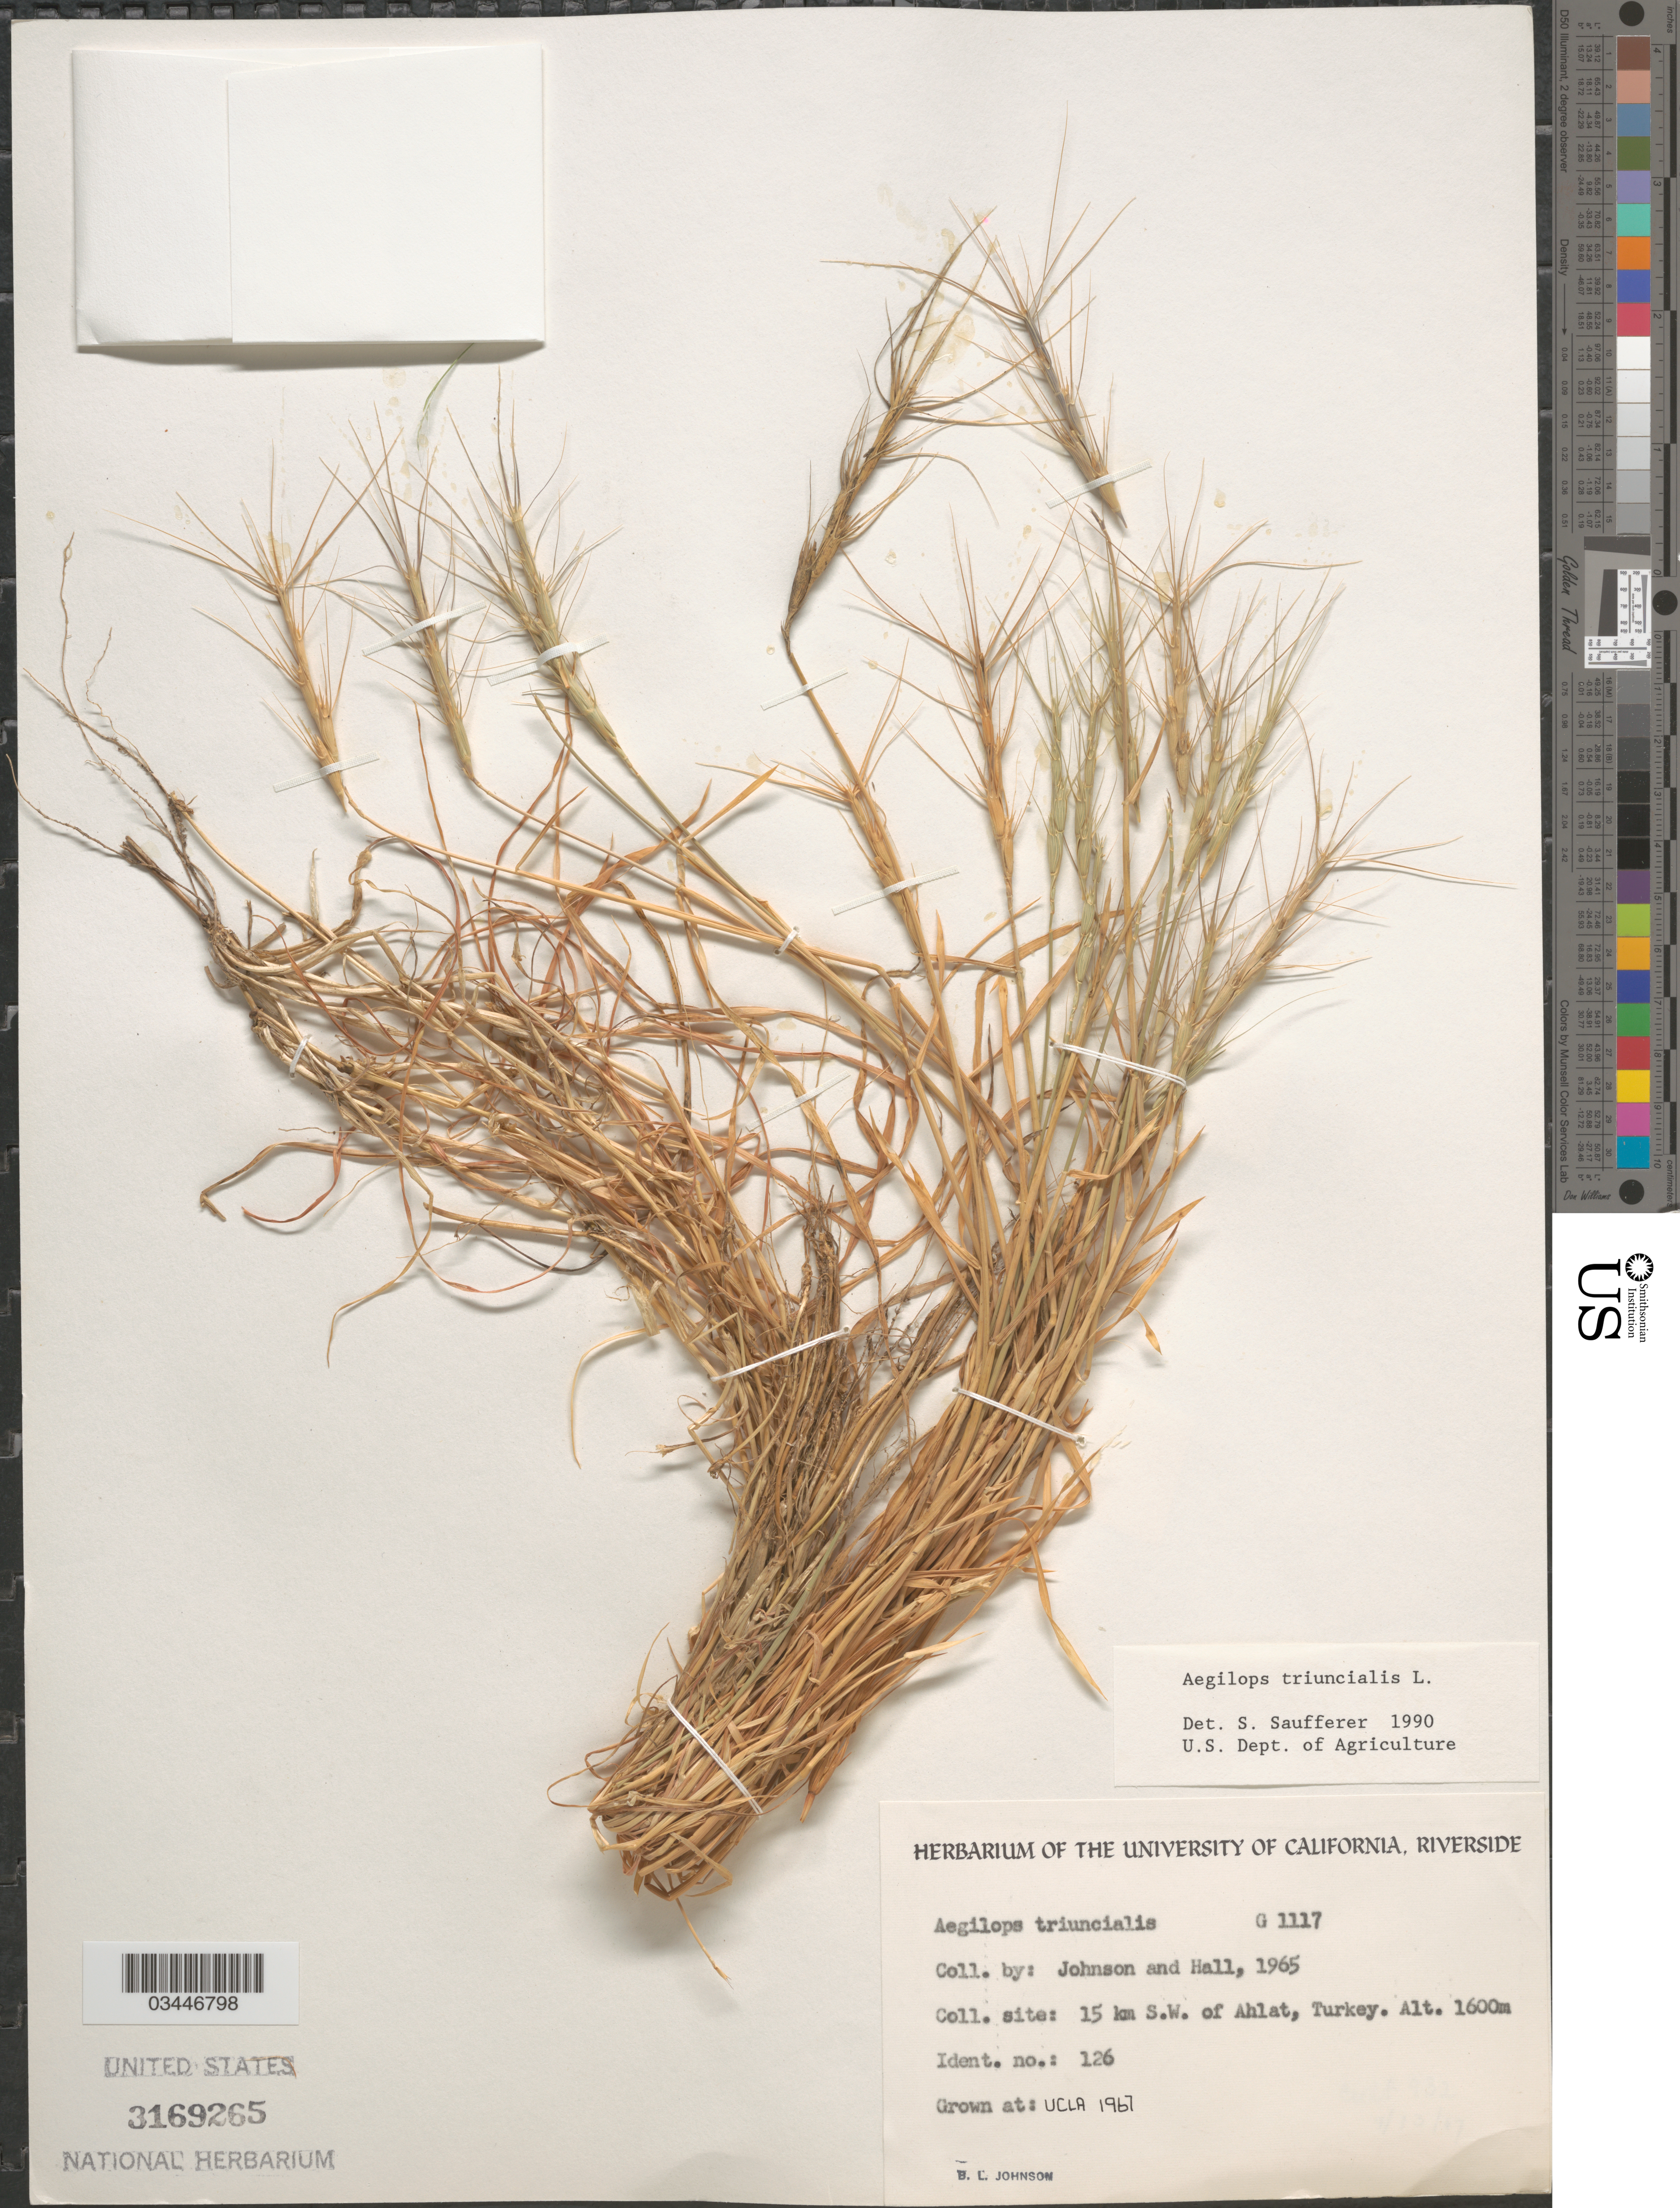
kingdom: Plantae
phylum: Tracheophyta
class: Liliopsida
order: Poales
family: Poaceae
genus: Aegilops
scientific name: Aegilops triuncialis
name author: L.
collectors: B. Johnson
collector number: G1117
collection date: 1967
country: United States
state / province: California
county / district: Los Angeles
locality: UCLA.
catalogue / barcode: US 3169265